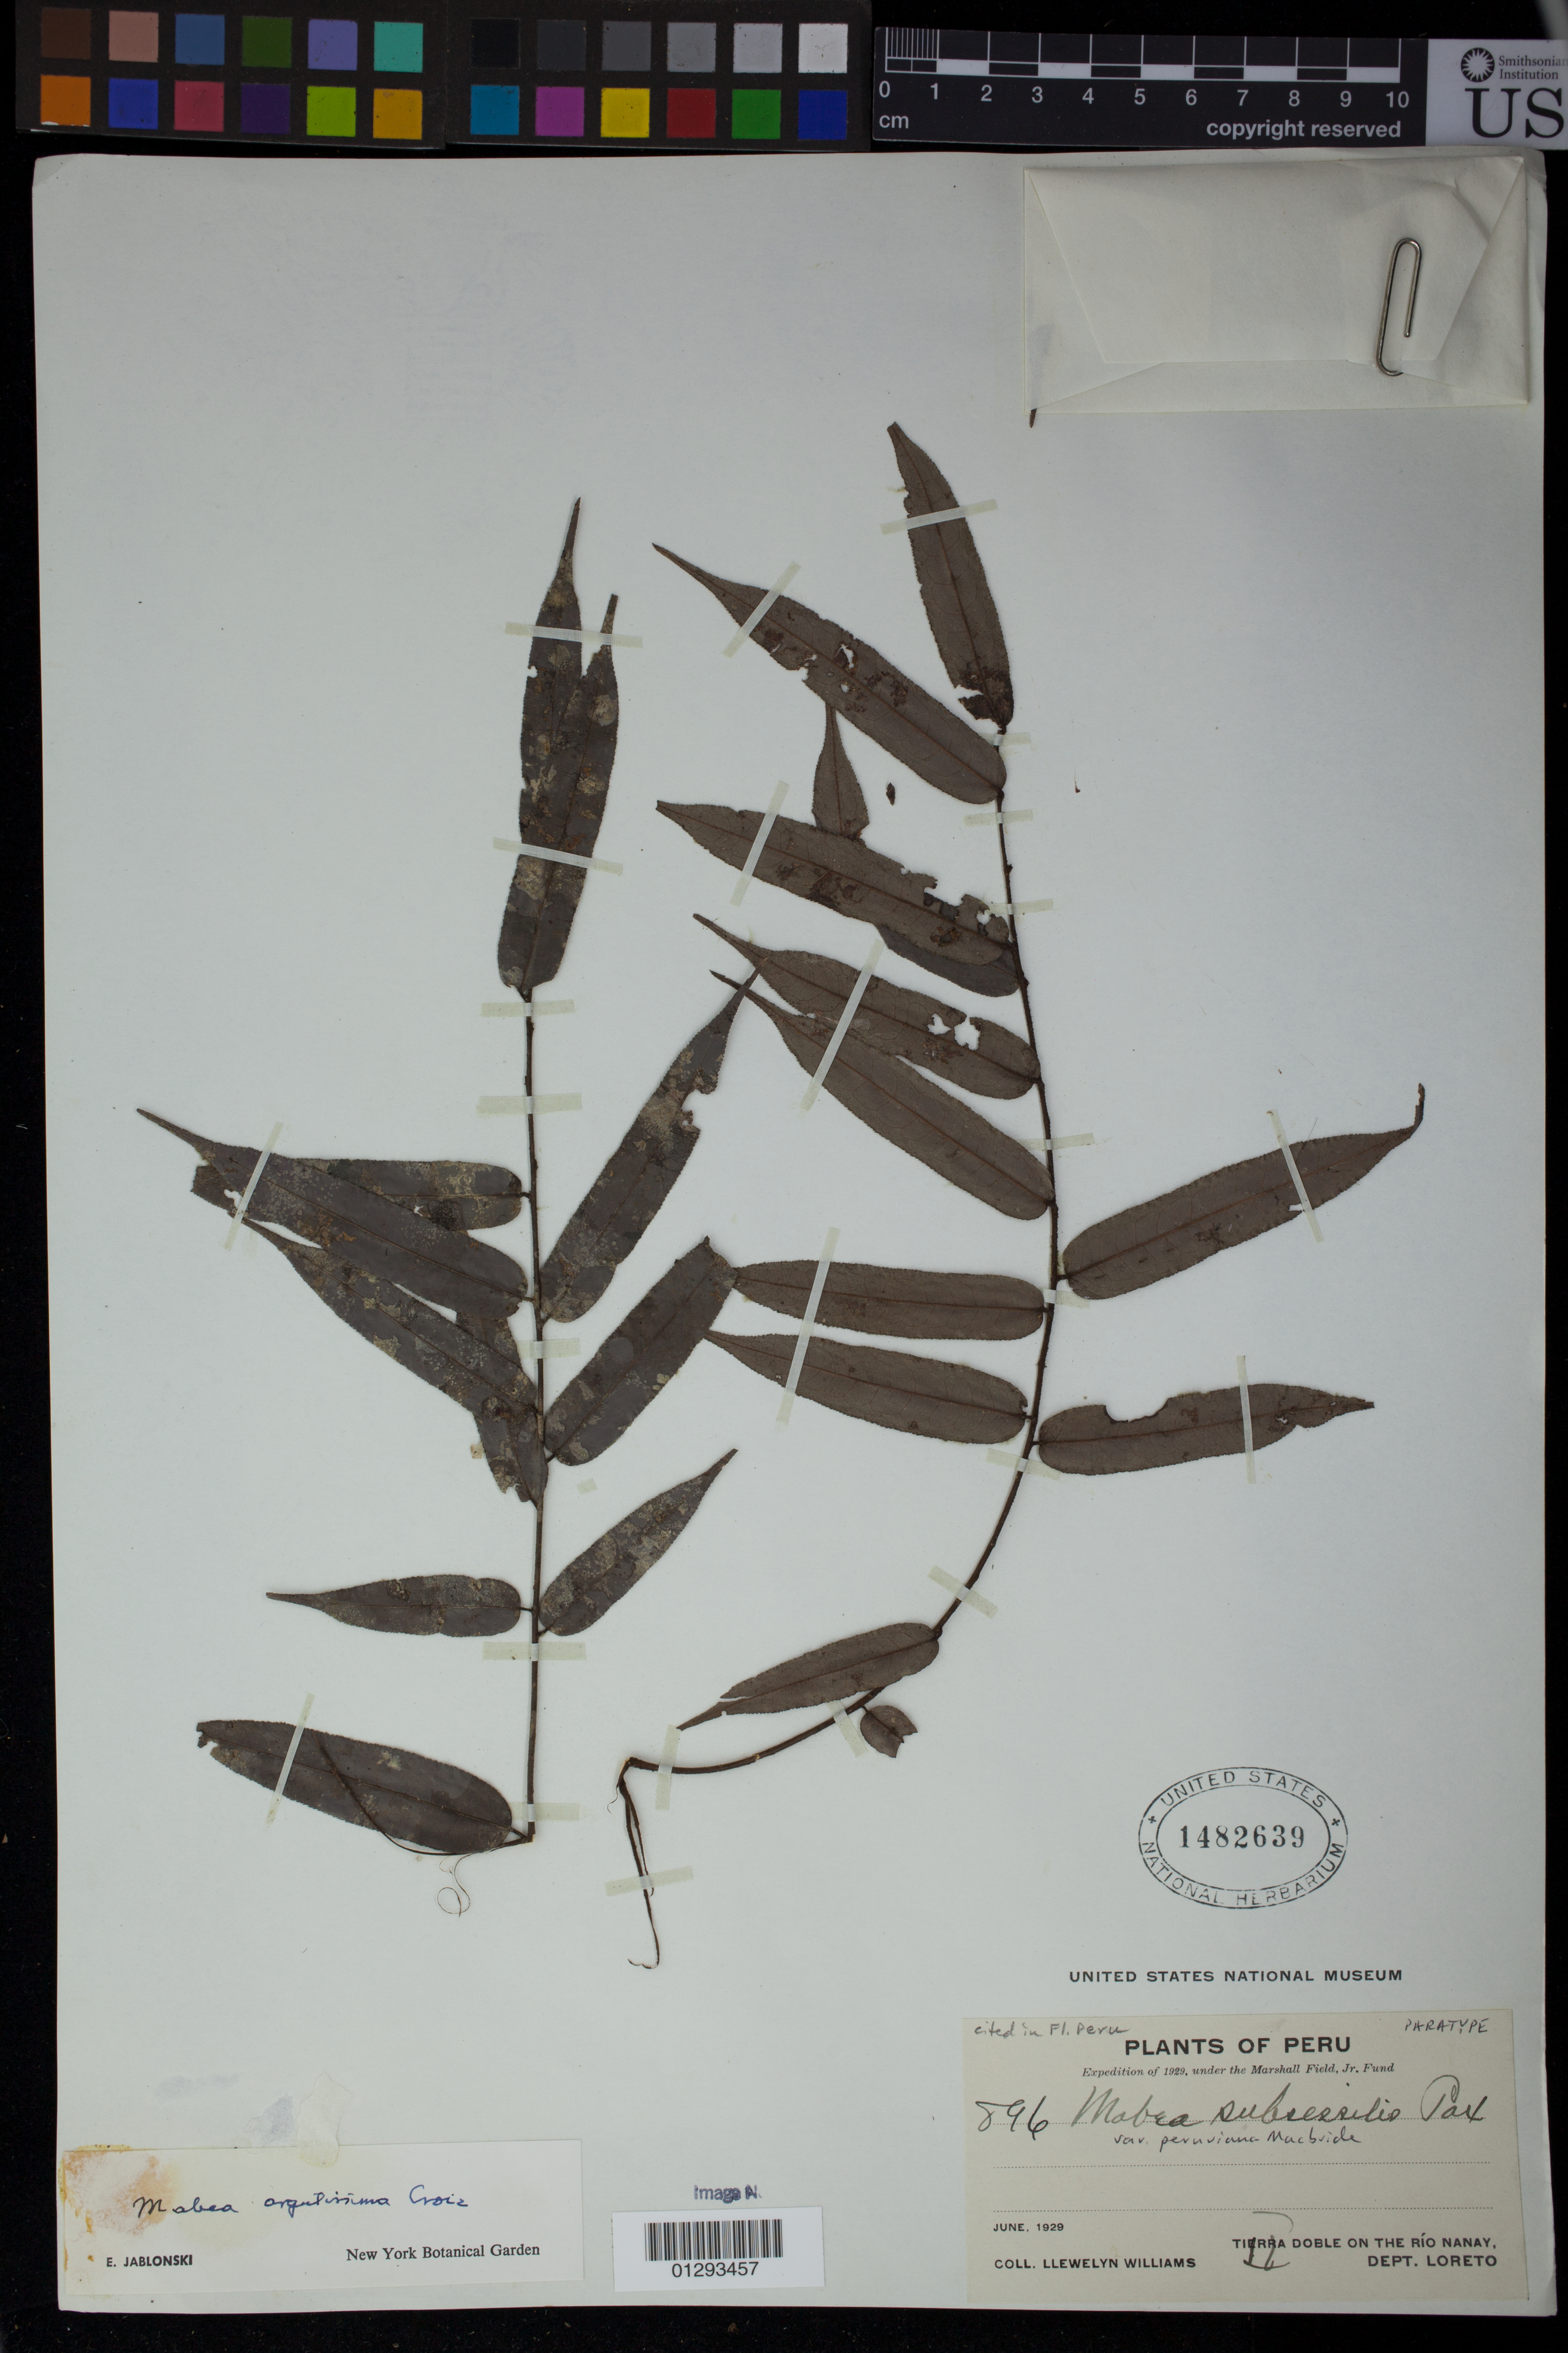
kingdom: Plantae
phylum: Tracheophyta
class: Magnoliopsida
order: Malpighiales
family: Euphorbiaceae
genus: Mabea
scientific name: Mabea subsessilis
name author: Pax & K. Hoffm.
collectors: L. Williams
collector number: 896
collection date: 1929-06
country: Peru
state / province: Loreto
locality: Tierra Doble on the Rio Nanay.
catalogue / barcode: US 1482639